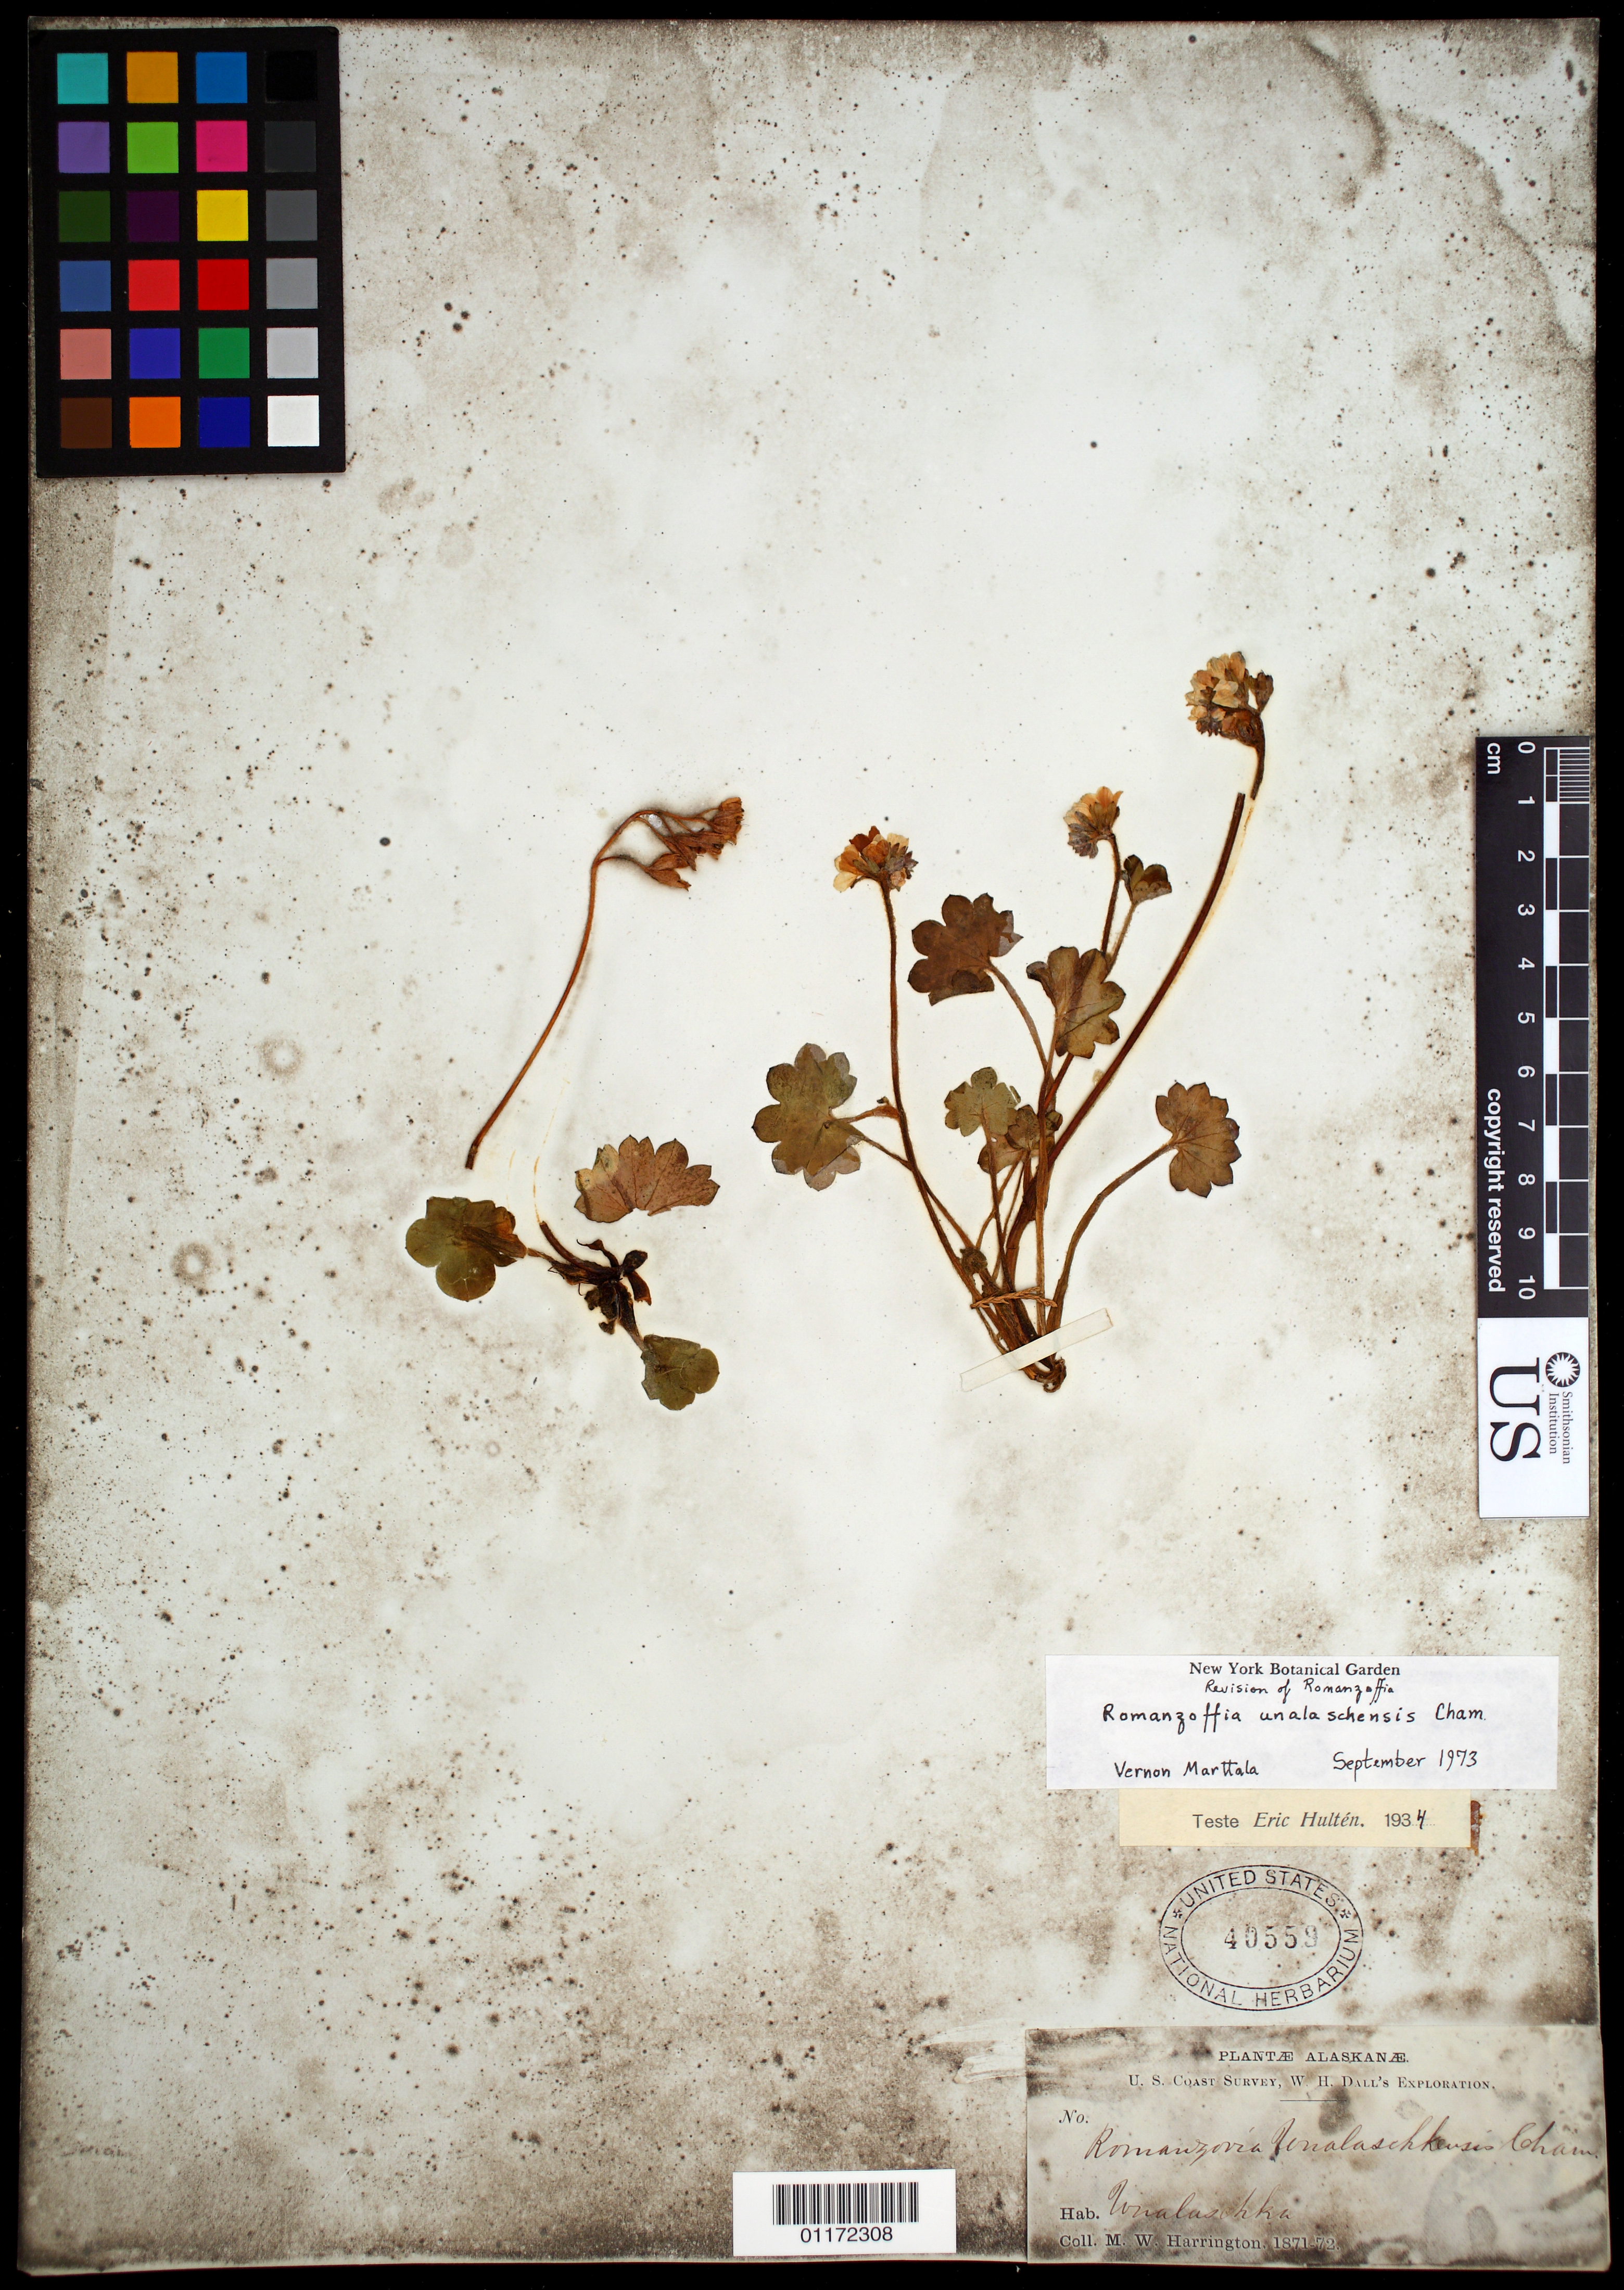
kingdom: Plantae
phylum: Tracheophyta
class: Magnoliopsida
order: Boraginales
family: Hydrophyllaceae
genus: Romanzoffia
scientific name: Romanzoffia unalaschcensis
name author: Cham.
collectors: M. W. Harrington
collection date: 1871/1872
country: United States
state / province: Alaska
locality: Unalaska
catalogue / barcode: US 40559